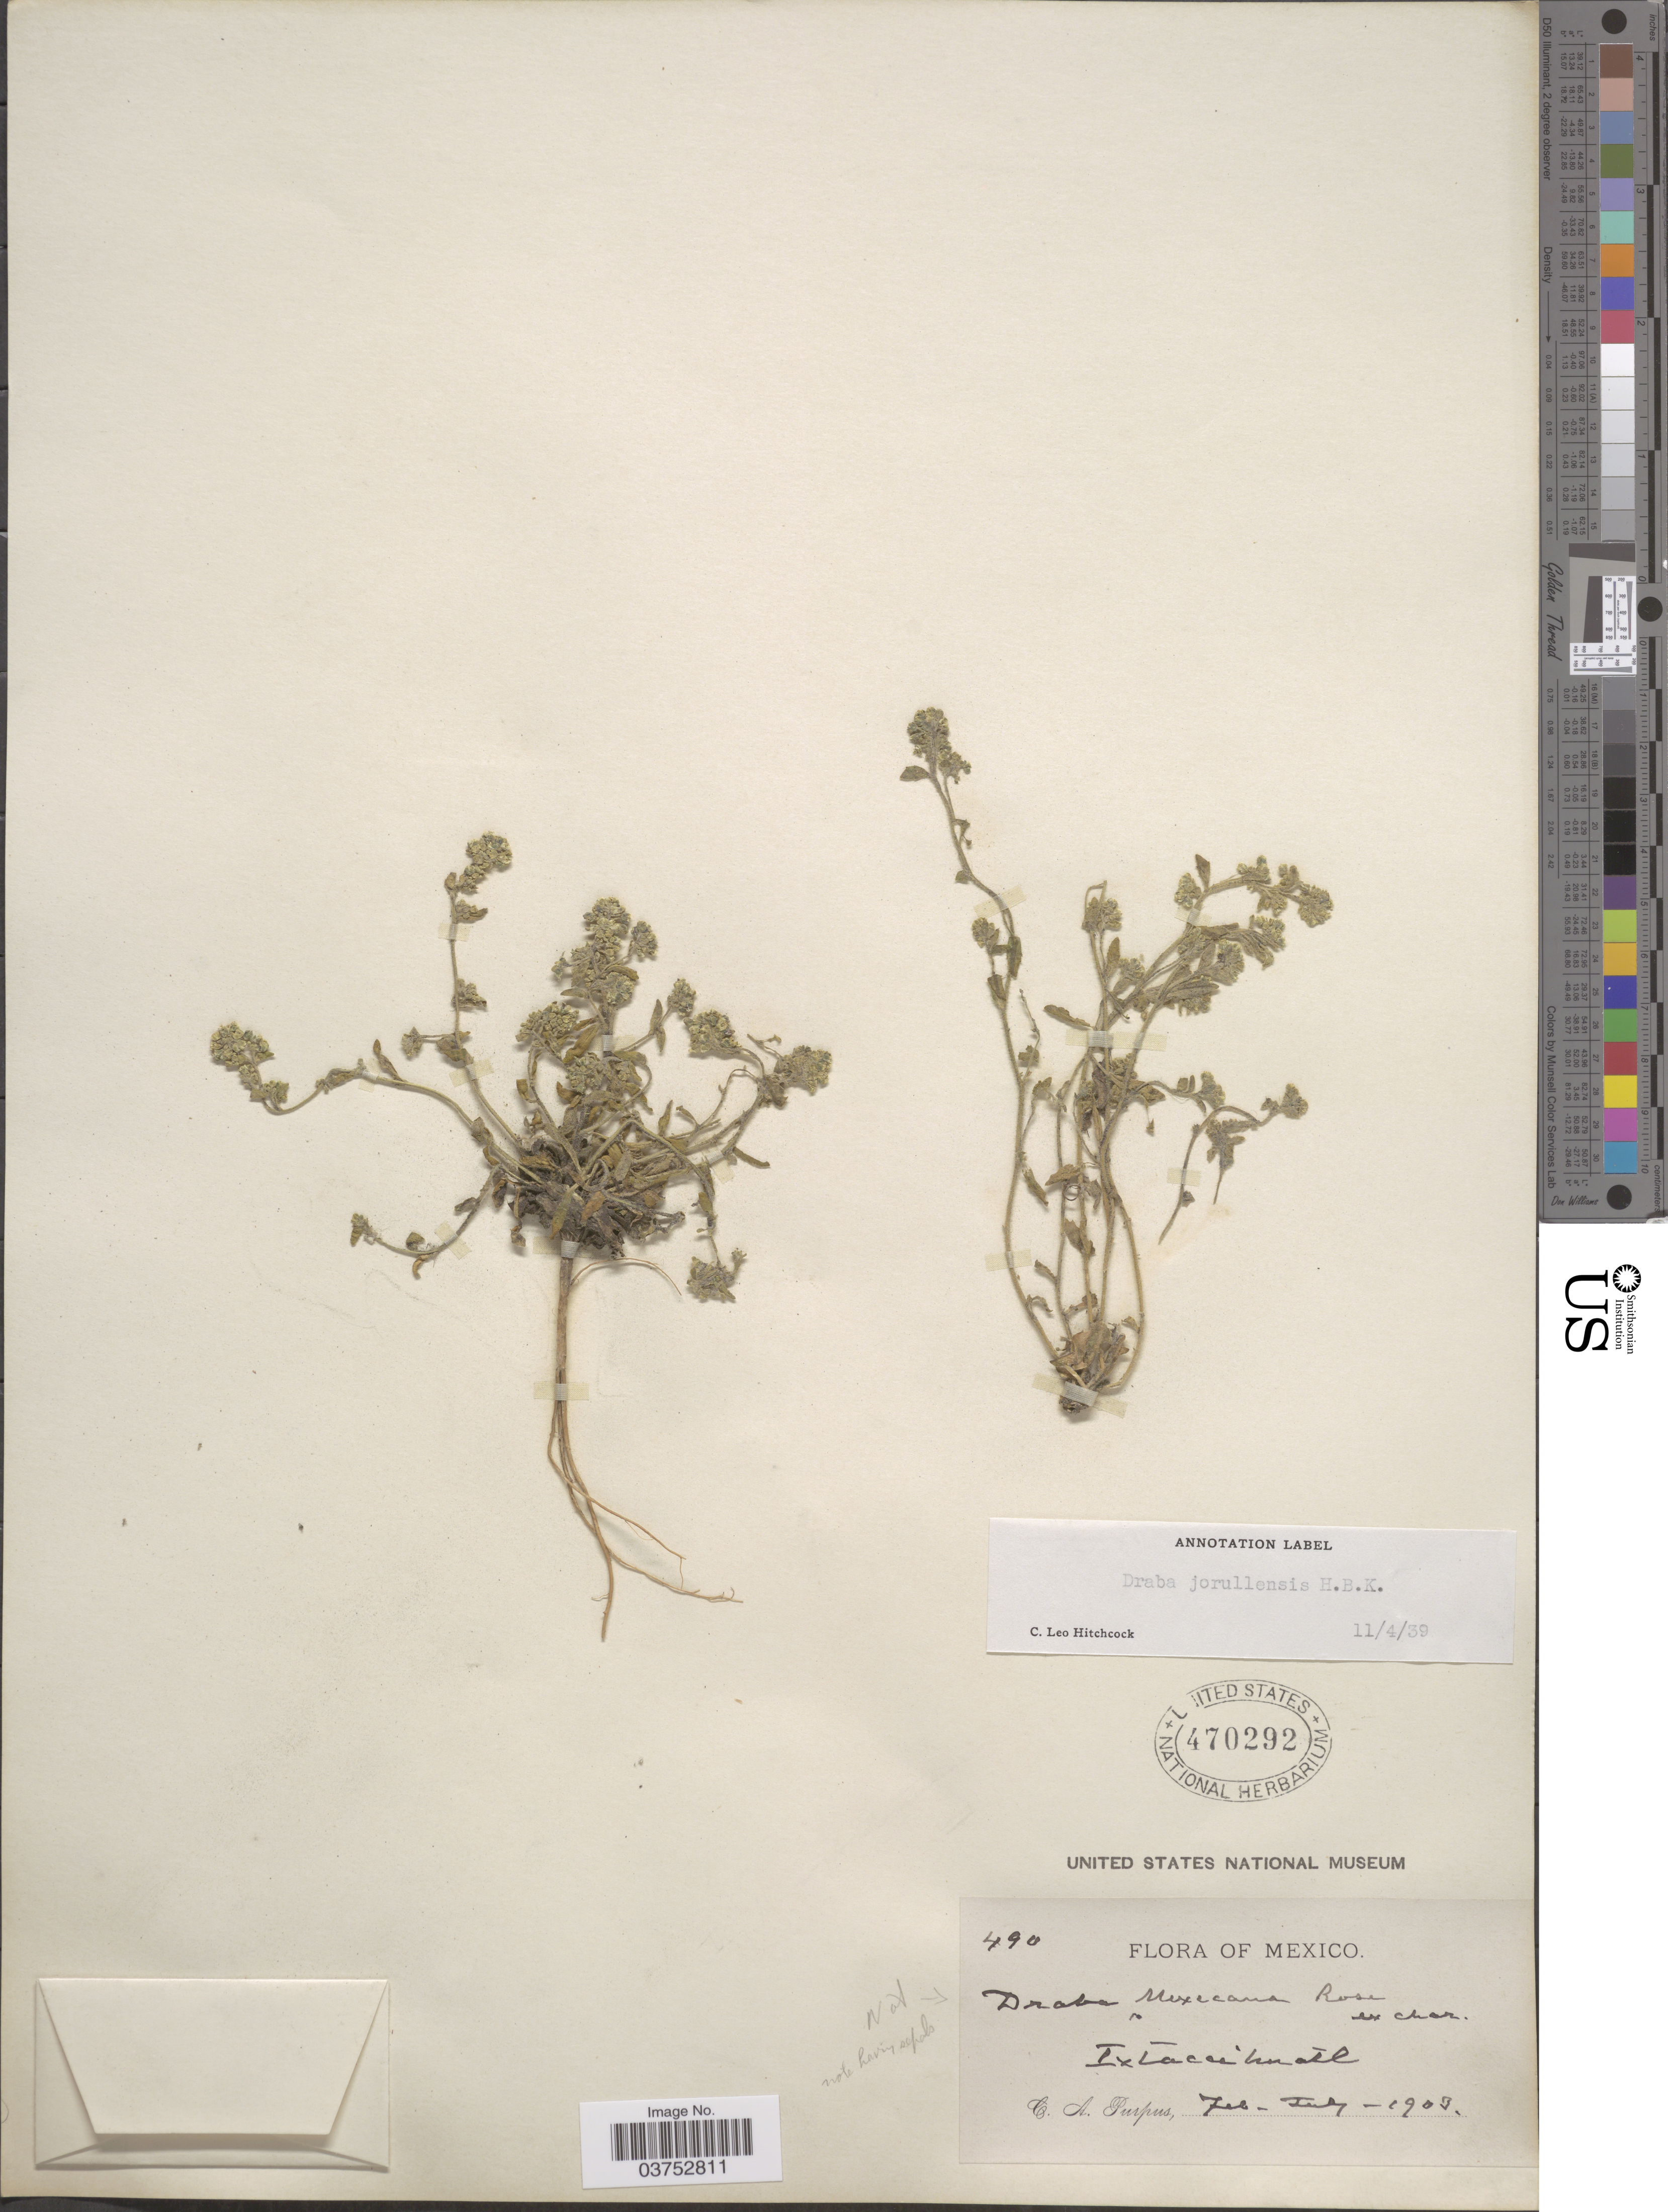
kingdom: Plantae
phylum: Tracheophyta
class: Magnoliopsida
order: Brassicales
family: Brassicaceae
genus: Draba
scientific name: Draba jorullensis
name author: Kunth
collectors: C. A. Purpus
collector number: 490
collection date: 1903-02/1903-07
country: Mexico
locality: Ixtaccihuatl.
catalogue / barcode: US 470292